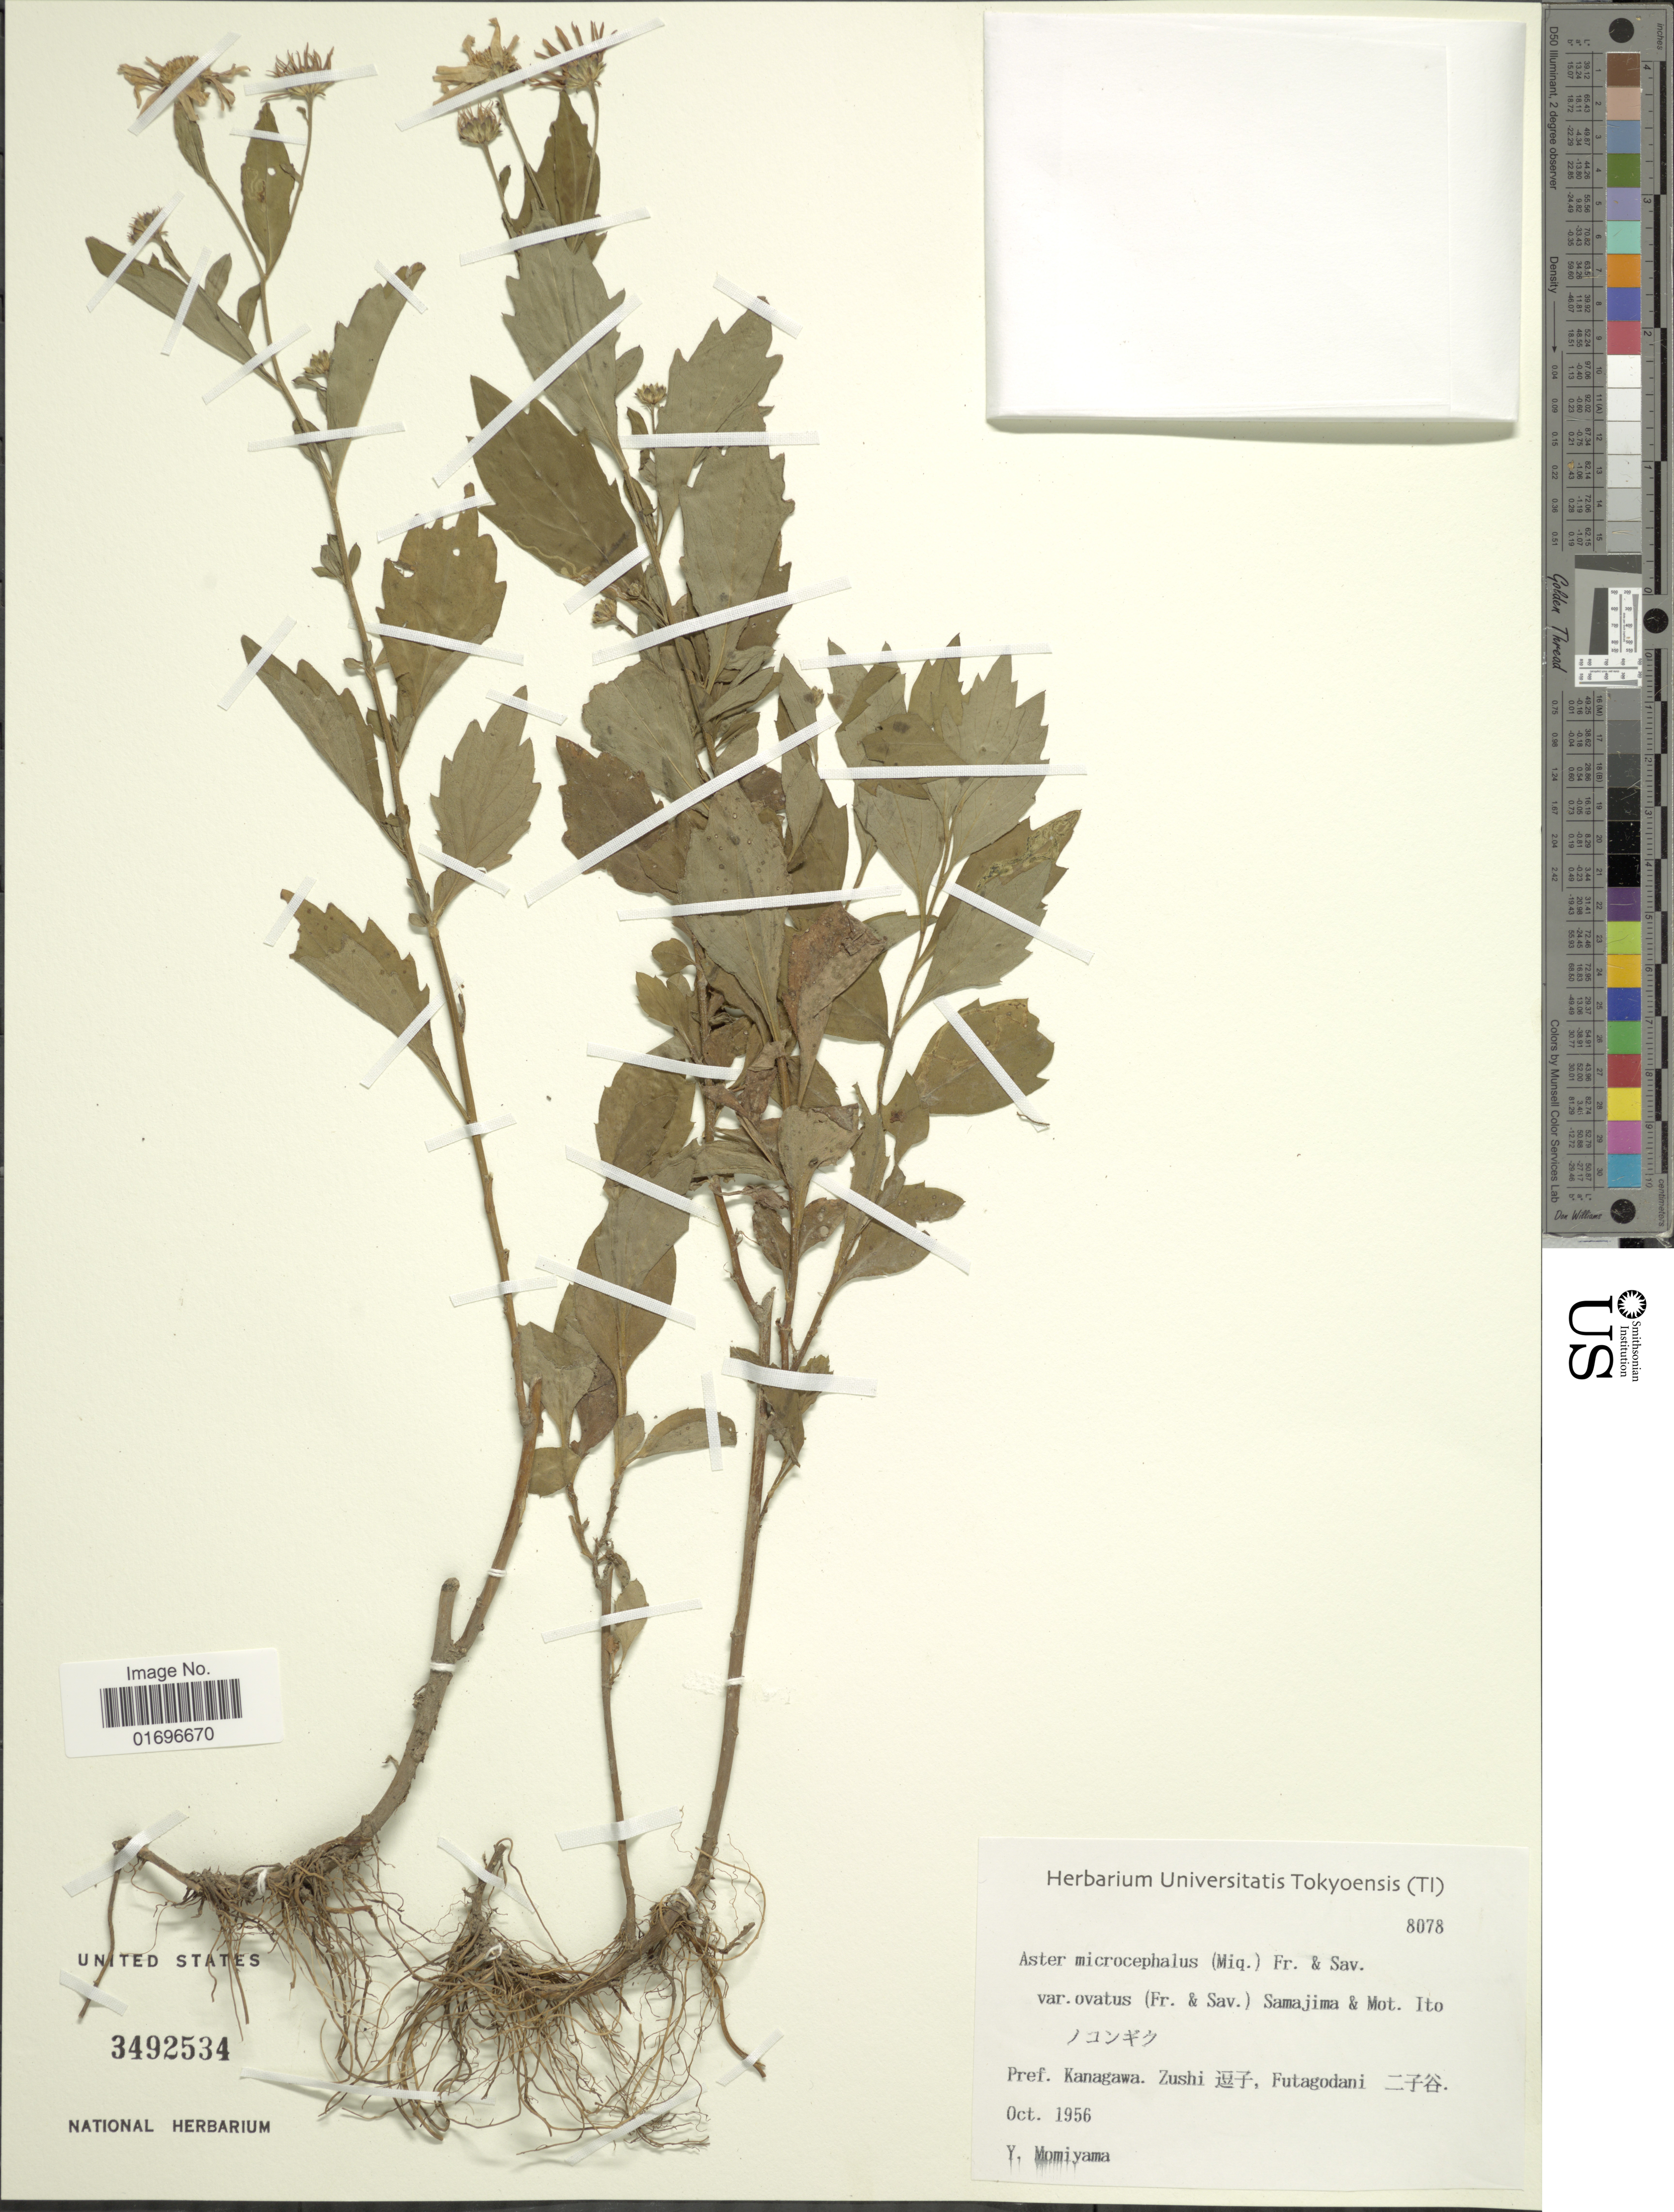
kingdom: Plantae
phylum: Tracheophyta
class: Magnoliopsida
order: Asterales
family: Asteraceae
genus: Aster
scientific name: Aster microcephalus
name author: (Miq.) Franch. & Sav.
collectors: Y. Momiyama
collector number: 8078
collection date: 1956-10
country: Japan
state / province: Kanagawa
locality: Pref. Kanagawa. Zushi [Foreign script], Futagodani [Foreign script]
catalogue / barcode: US 3492534